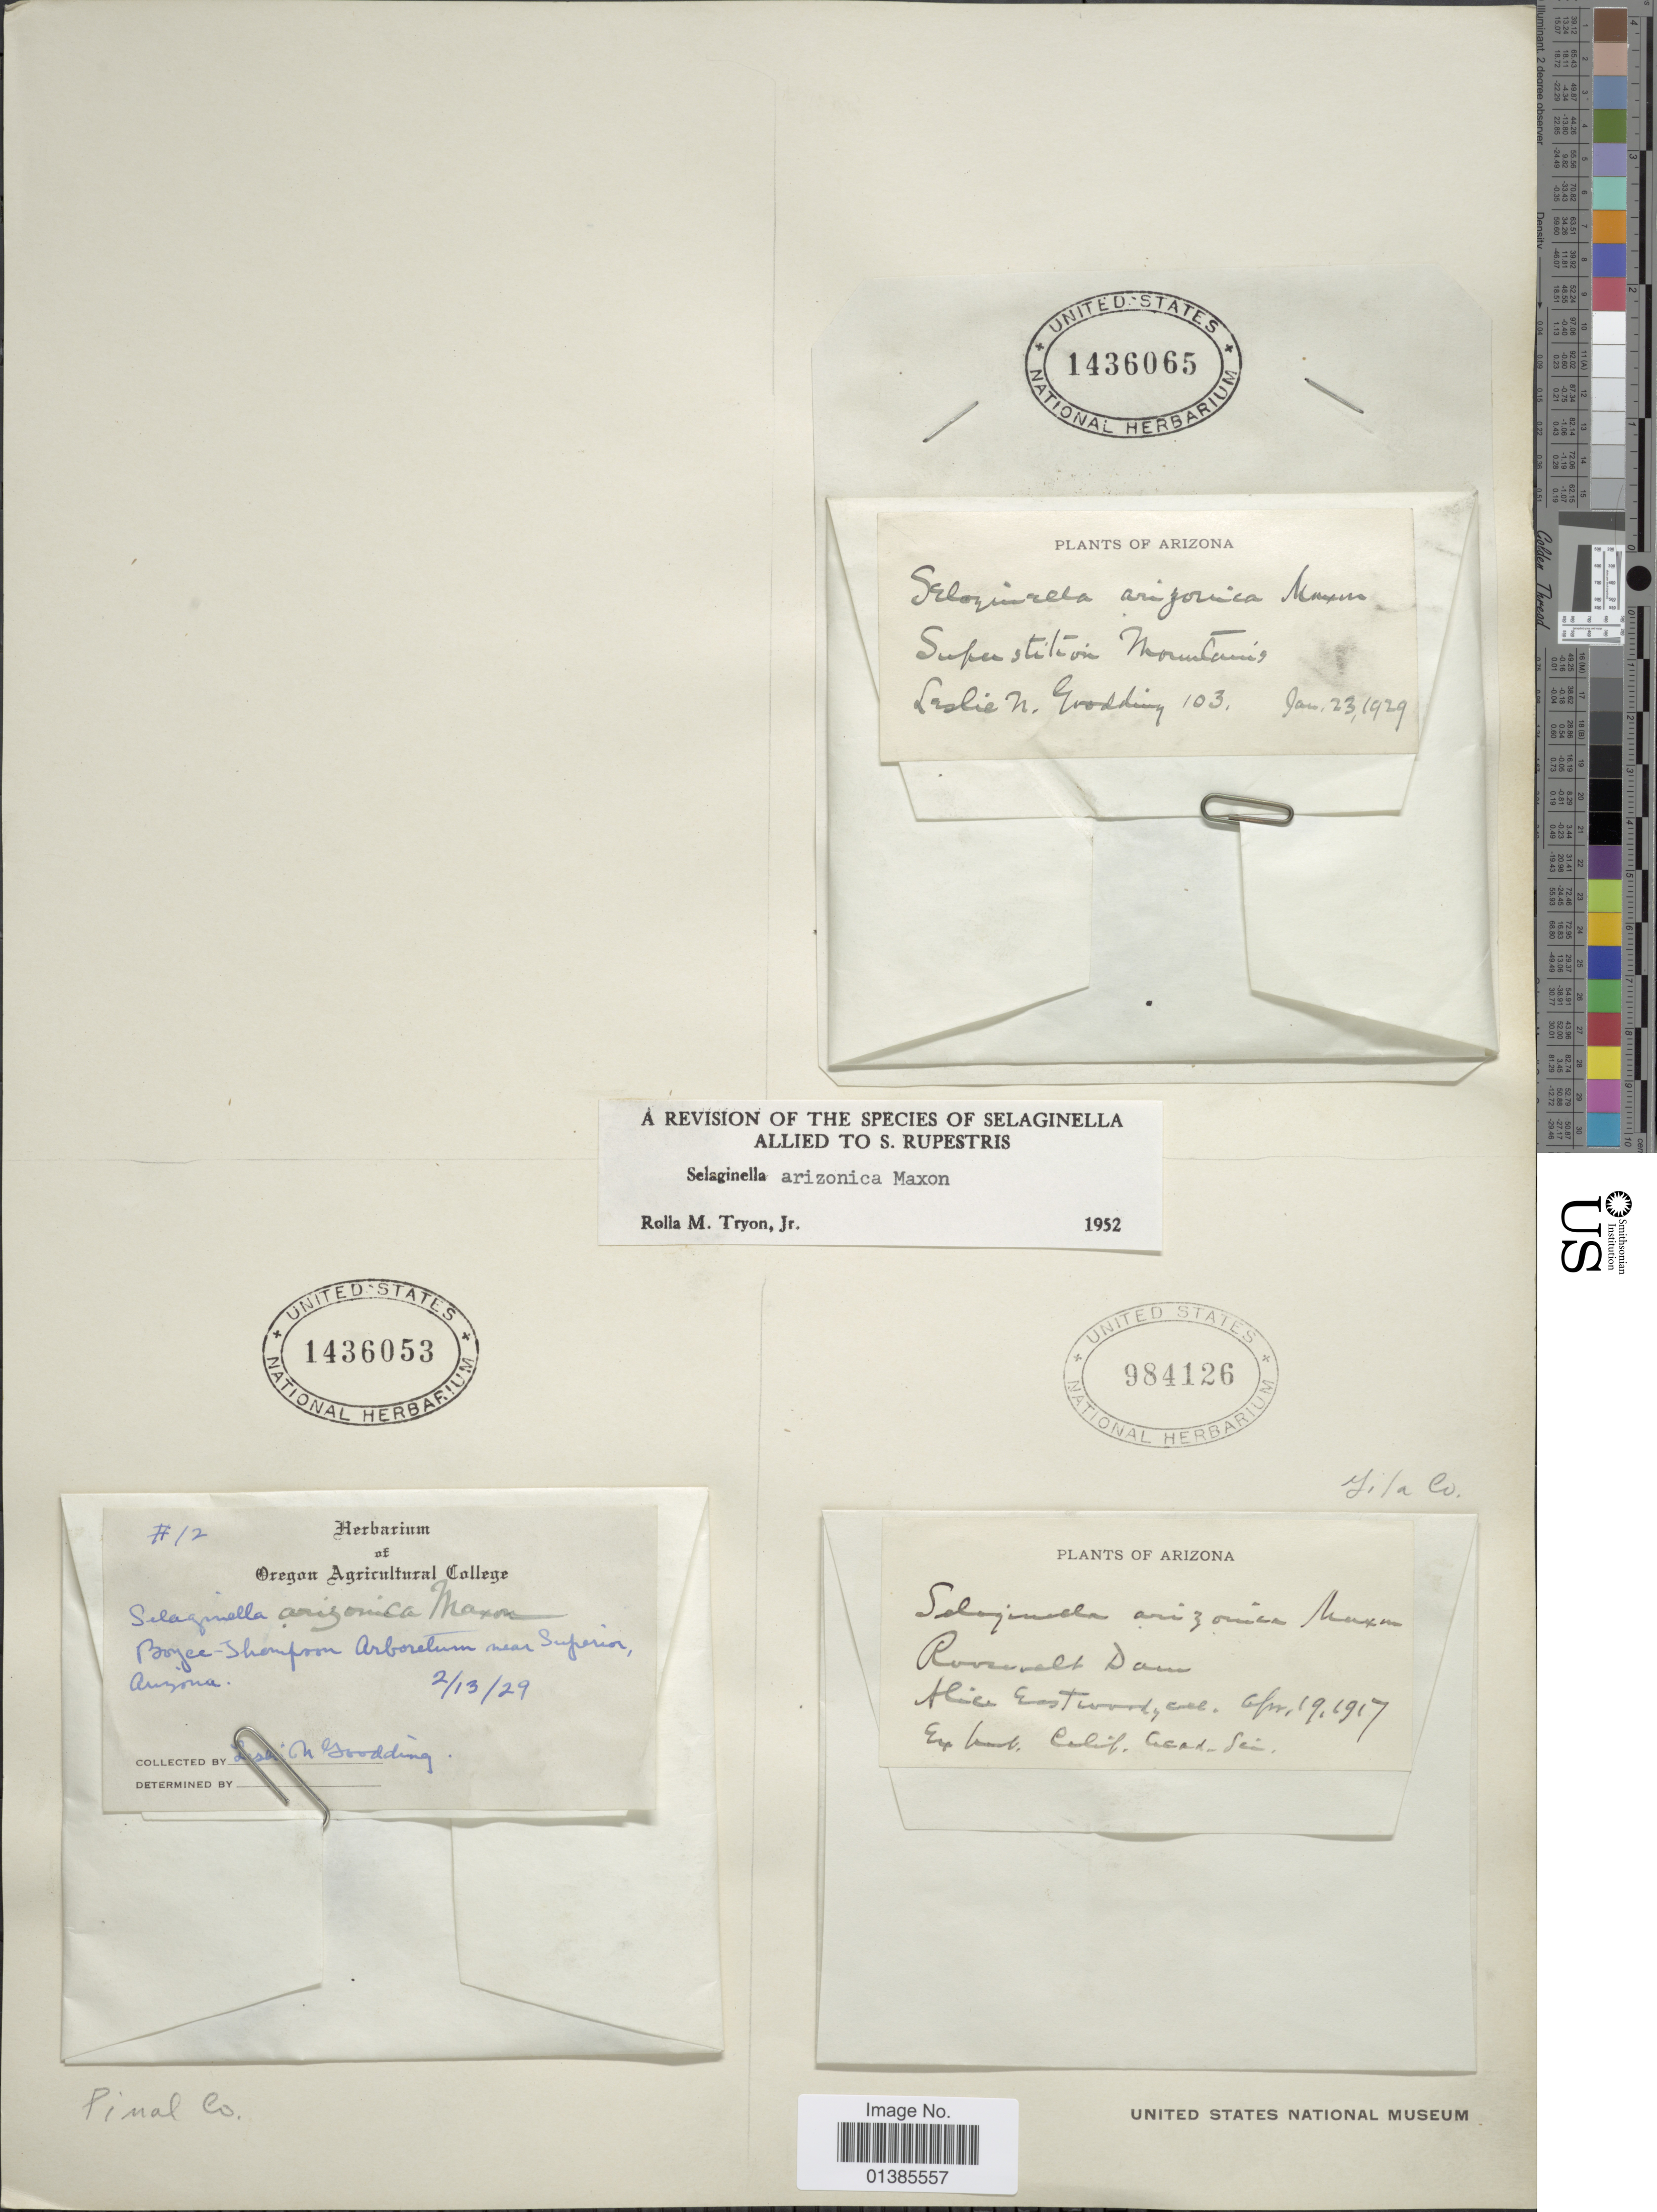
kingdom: Plantae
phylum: Tracheophyta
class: Lycopodiopsida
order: Selaginellales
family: Selaginellaceae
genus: Selaginella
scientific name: Selaginella arizonica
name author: Maxon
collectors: L. N. Goodding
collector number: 12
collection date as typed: Transcribed d/m/y: 13/2/29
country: United States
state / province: Arizona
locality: Boyce- Thompson Arboretum near Superior.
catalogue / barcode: US 1436053-2